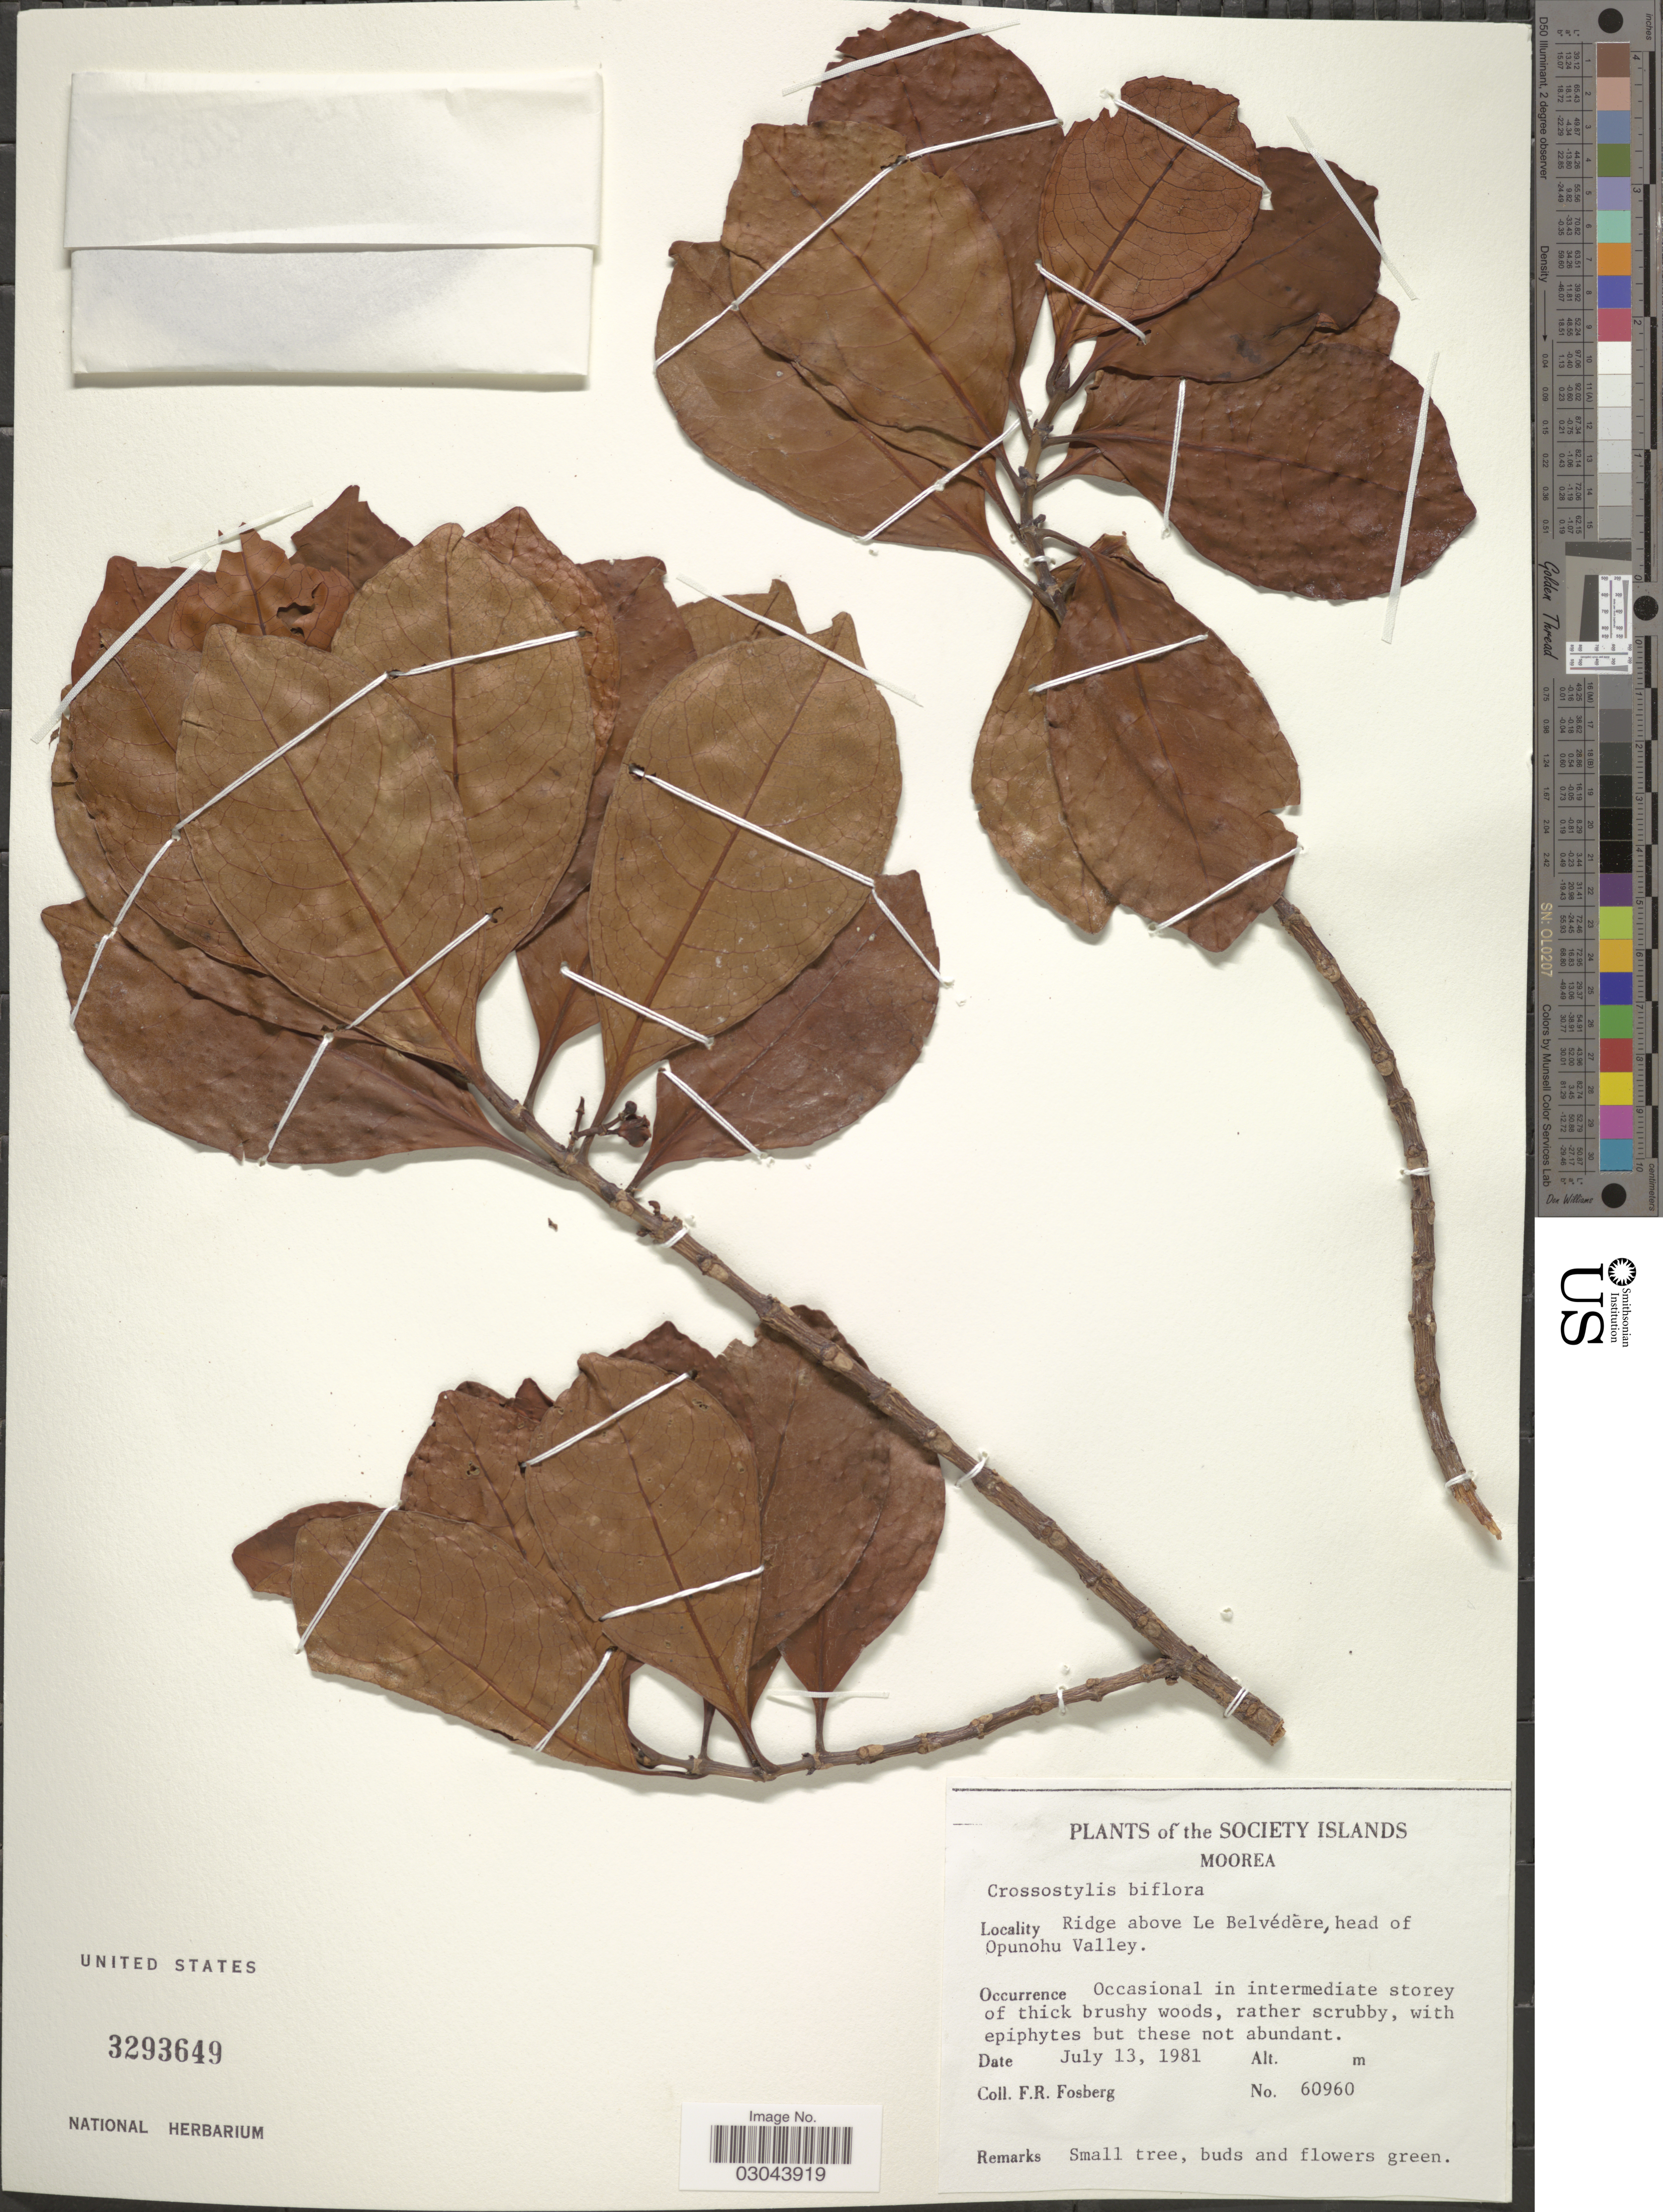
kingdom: Plantae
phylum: Tracheophyta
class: Magnoliopsida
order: Malpighiales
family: Rhizophoraceae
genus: Crossostylis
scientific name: Crossostylis biflora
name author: J.R. Forst. & G. Forst.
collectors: F. R. Fosberg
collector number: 60960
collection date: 1981-07-13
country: French Polynesia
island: Moorea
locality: Society Islands. Moorea. Ridge above Le Belvédère, head of Opunohu Valley.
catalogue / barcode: US 3293649